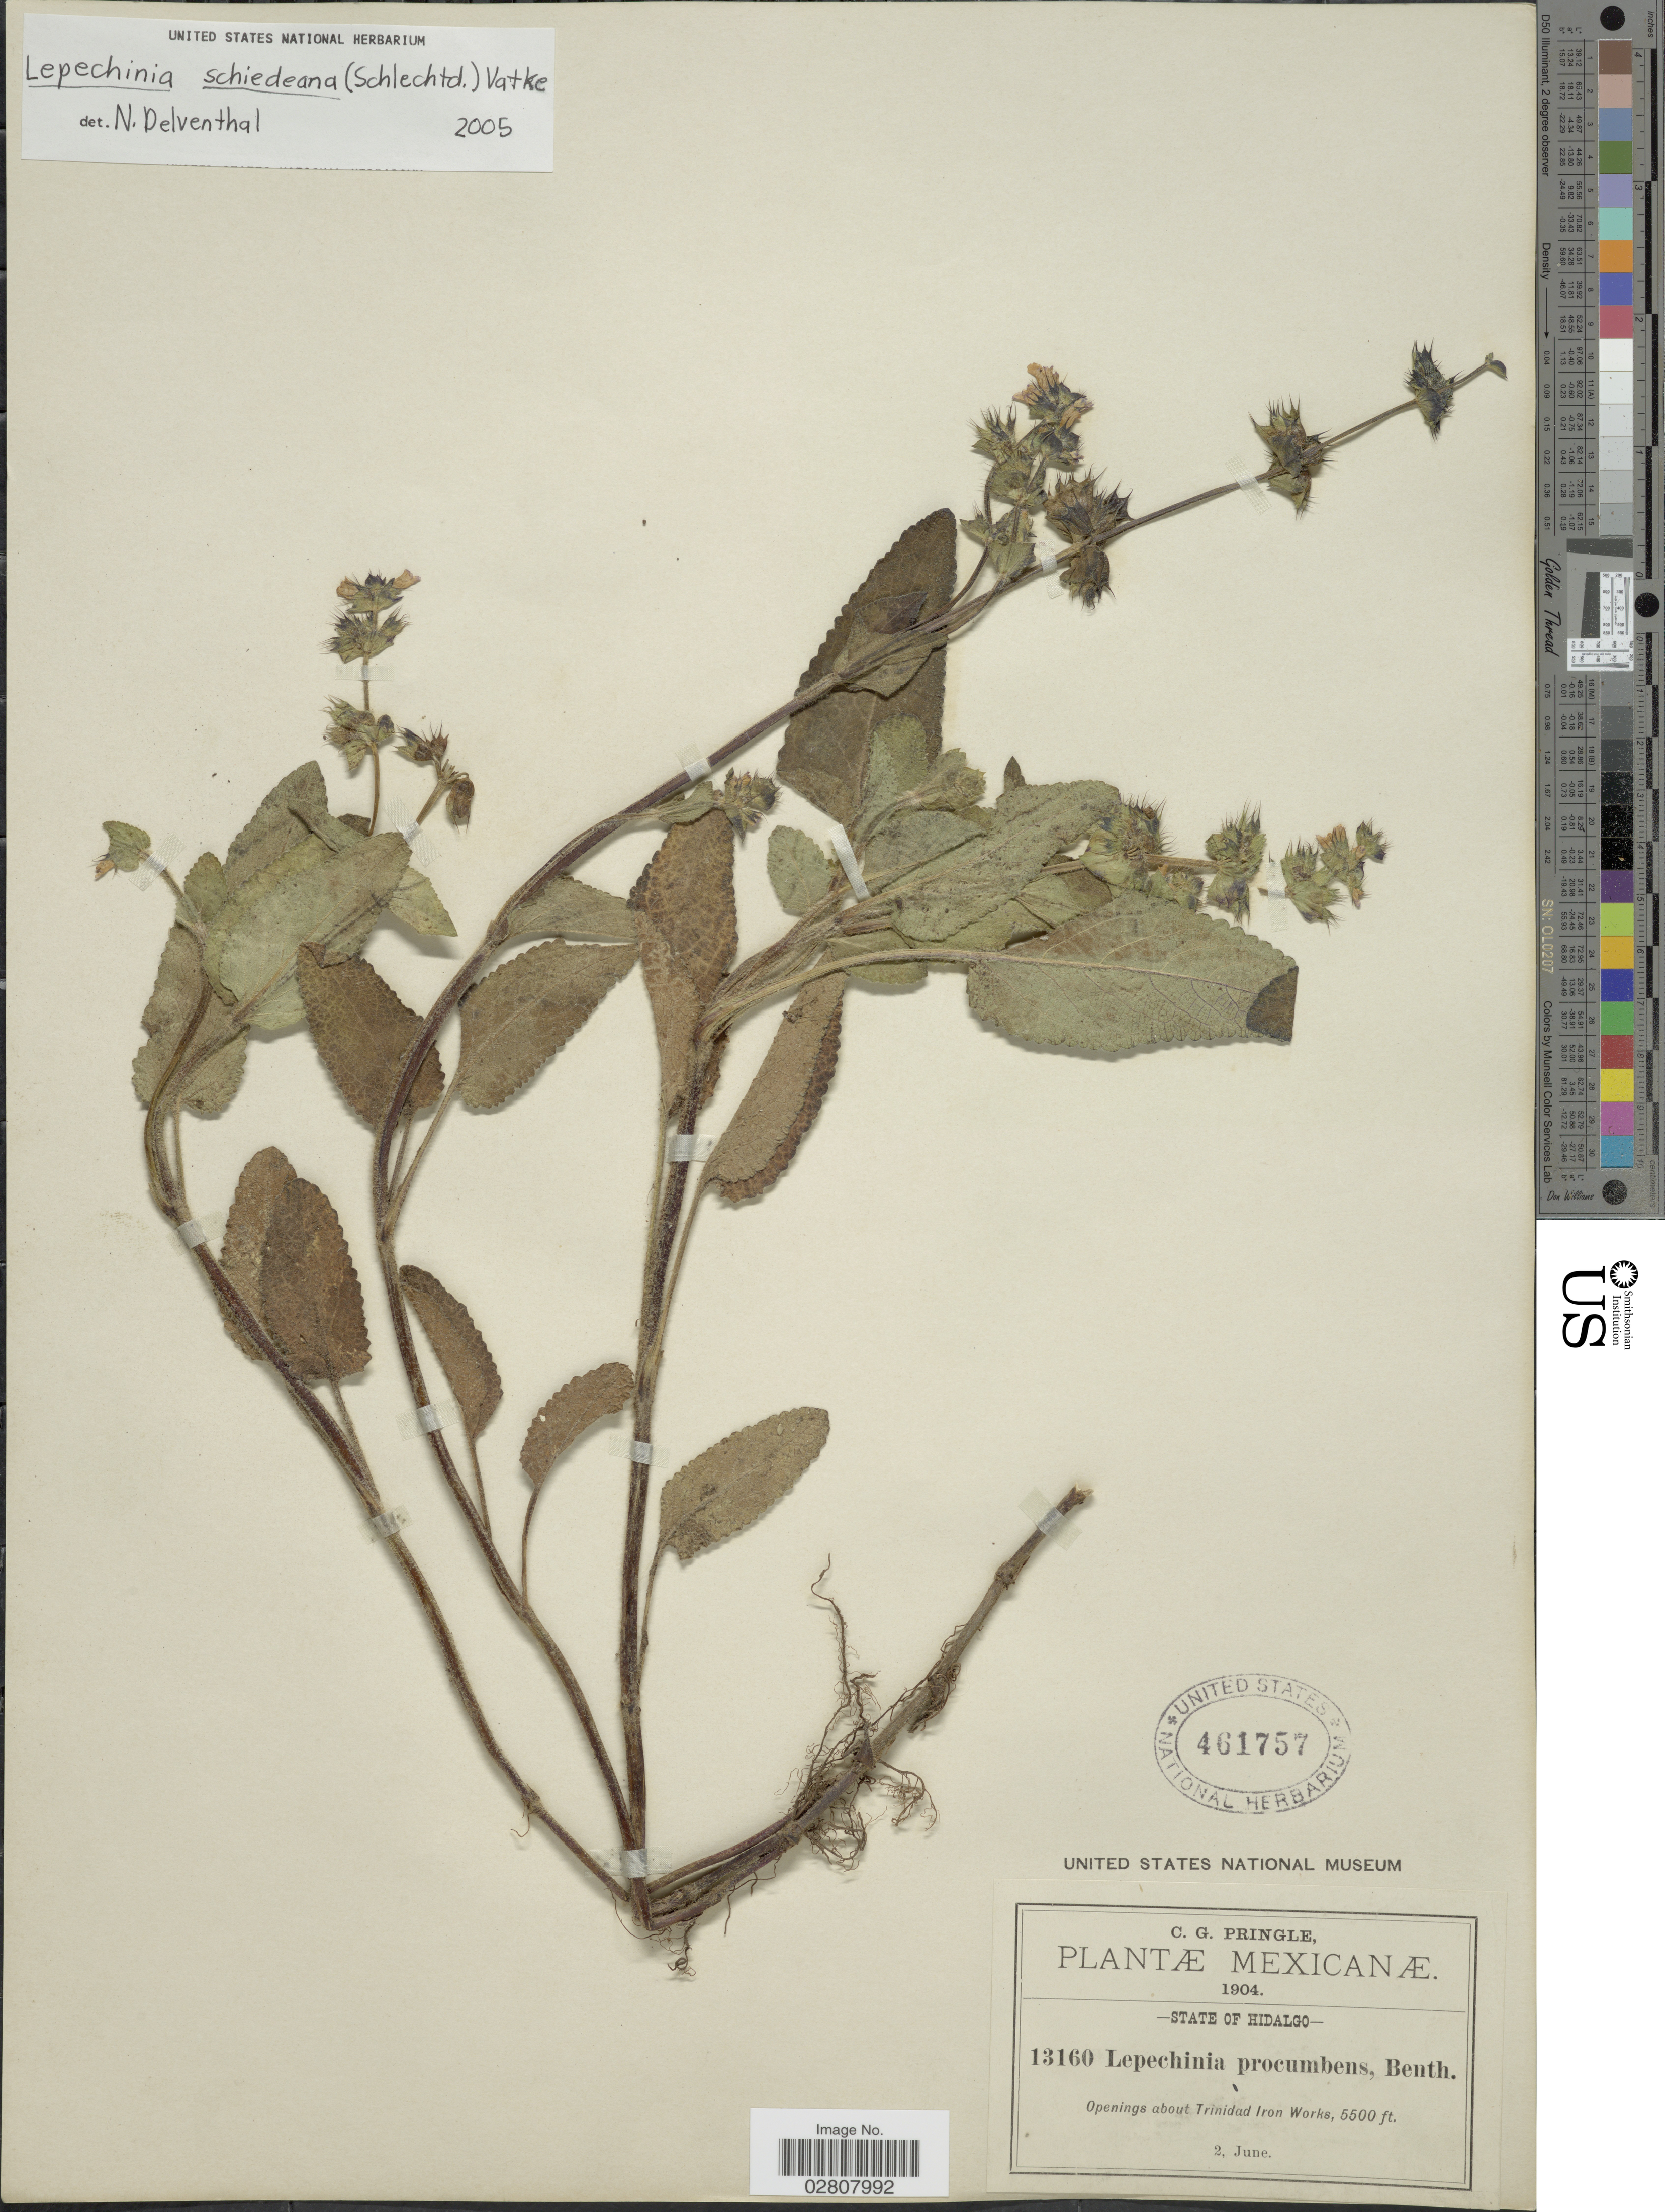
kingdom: Plantae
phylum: Tracheophyta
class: Magnoliopsida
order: Lamiales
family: Lamiaceae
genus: Lepechinia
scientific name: Lepechinia schiedeana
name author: (Schltdl.) Vatke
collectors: C. G. Pringle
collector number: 13160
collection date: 1904-06-02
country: Mexico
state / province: Hidalgo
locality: Openings about Trinidad Iron Works.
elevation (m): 1676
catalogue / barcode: US 461757